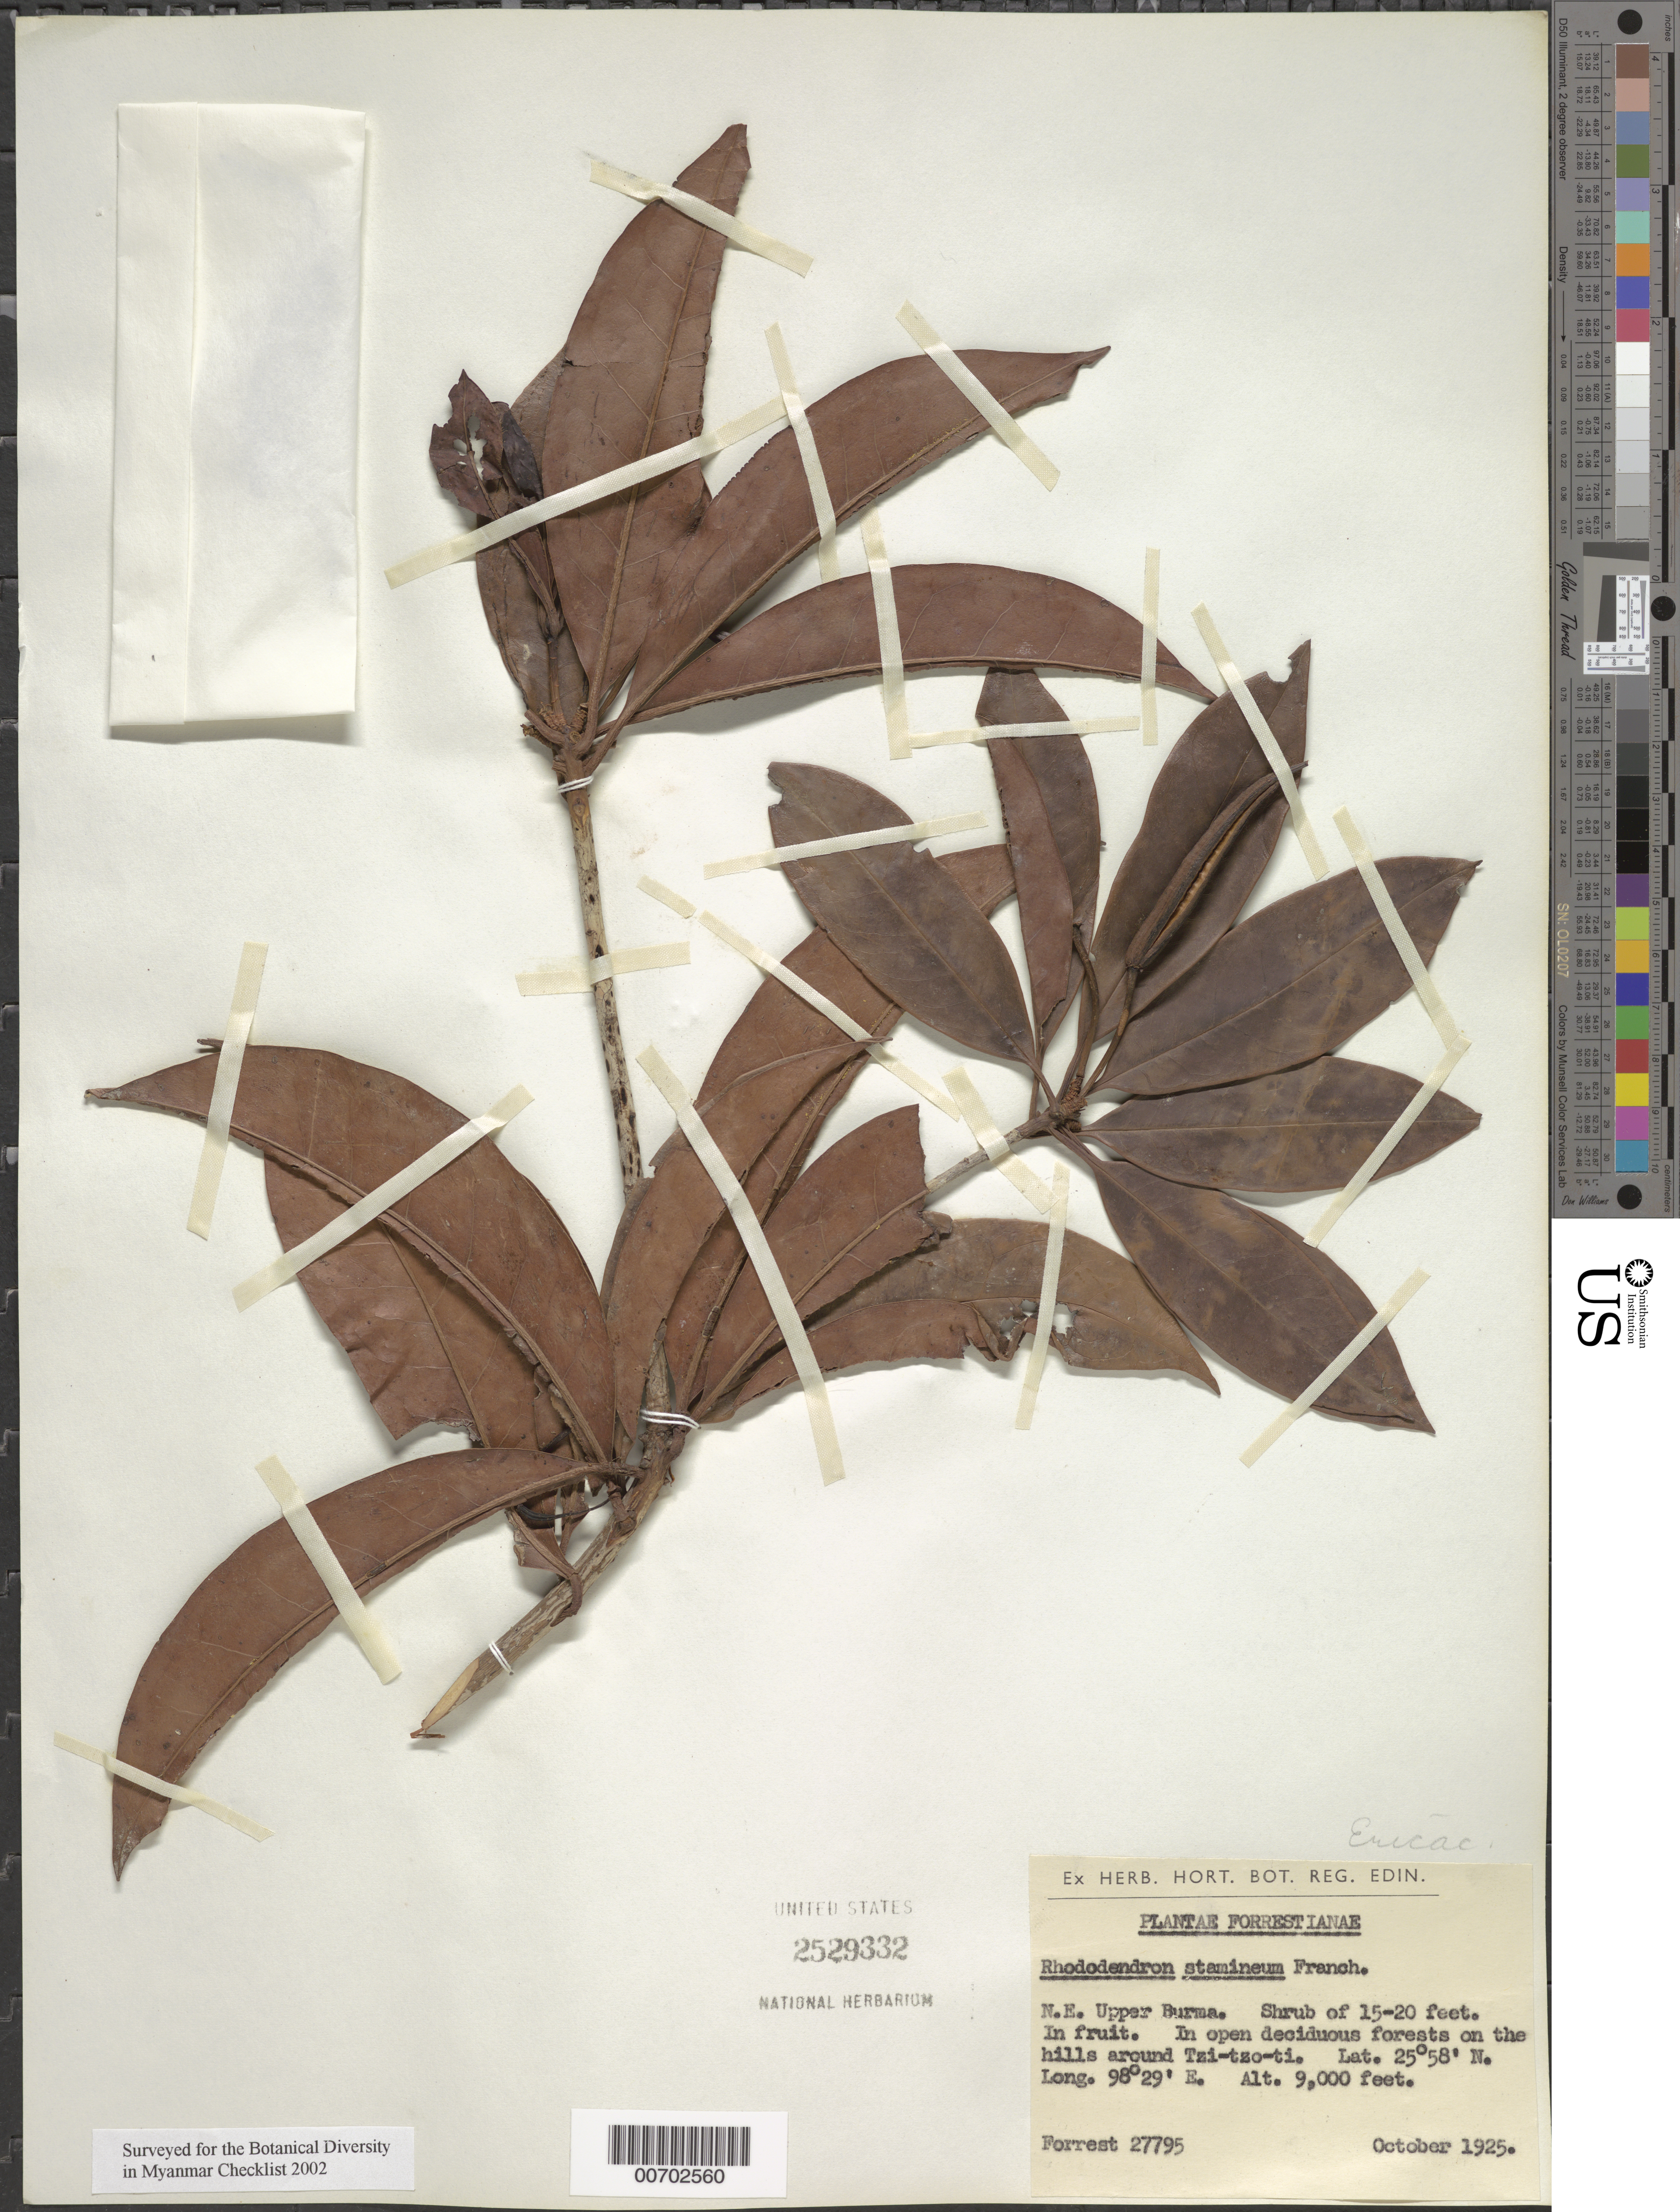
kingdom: Plantae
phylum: Tracheophyta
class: Magnoliopsida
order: Ericales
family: Ericaceae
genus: Rhododendron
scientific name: Rhododendron stamineum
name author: Franch.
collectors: G. Forrest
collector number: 27795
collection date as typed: Oct 1925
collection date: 1925-10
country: Myanmar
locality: Tzi-tzo-ti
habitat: In open deciduoud forests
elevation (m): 2743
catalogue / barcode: US 2529332